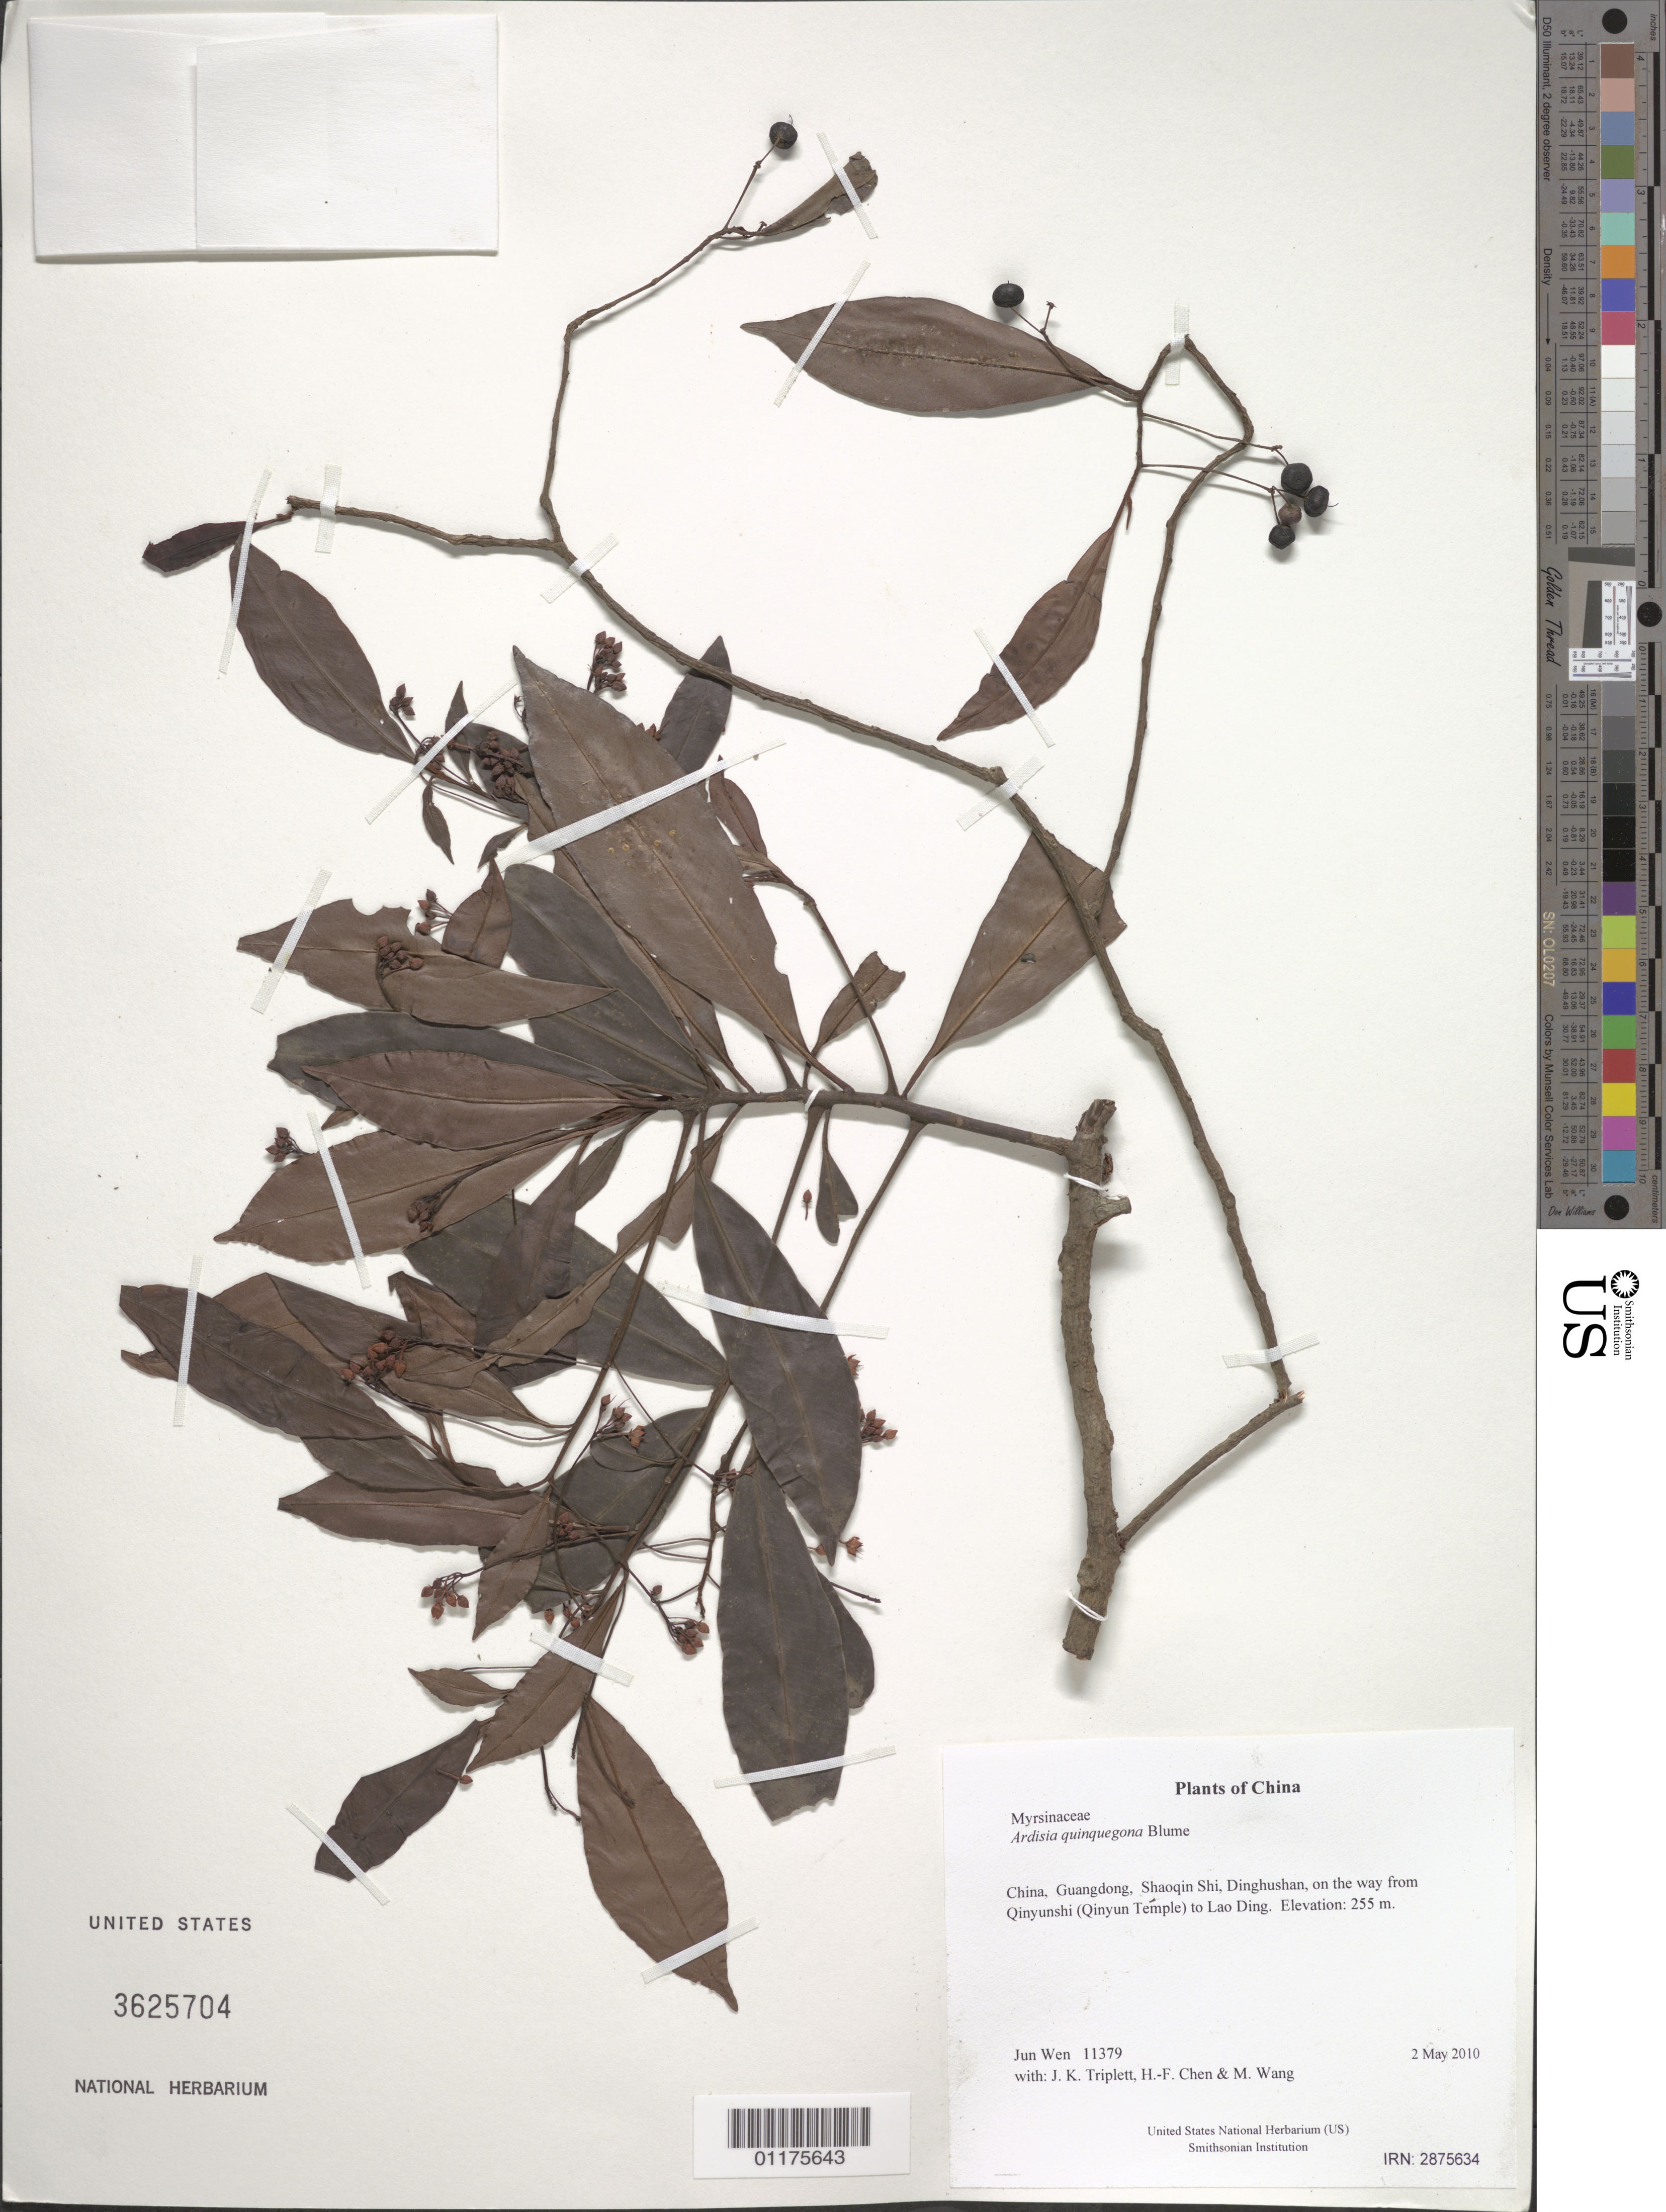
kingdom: Plantae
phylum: Tracheophyta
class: Magnoliopsida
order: Ericales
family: Primulaceae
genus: Ardisia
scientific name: Ardisia quinquegona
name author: Blume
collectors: J. Wen, J. K. Triplett, H.-F. Chen & M. Wang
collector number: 11379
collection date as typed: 2 May 2010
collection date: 2010-05-02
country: China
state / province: Guangdong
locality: Shaoqin Shi, Dinghushan, on the way from Qinyunshi (Qinyun Temple) to Lao Ding.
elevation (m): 255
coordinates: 23 09.575 N, 112 31.817 E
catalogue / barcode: US 3625704